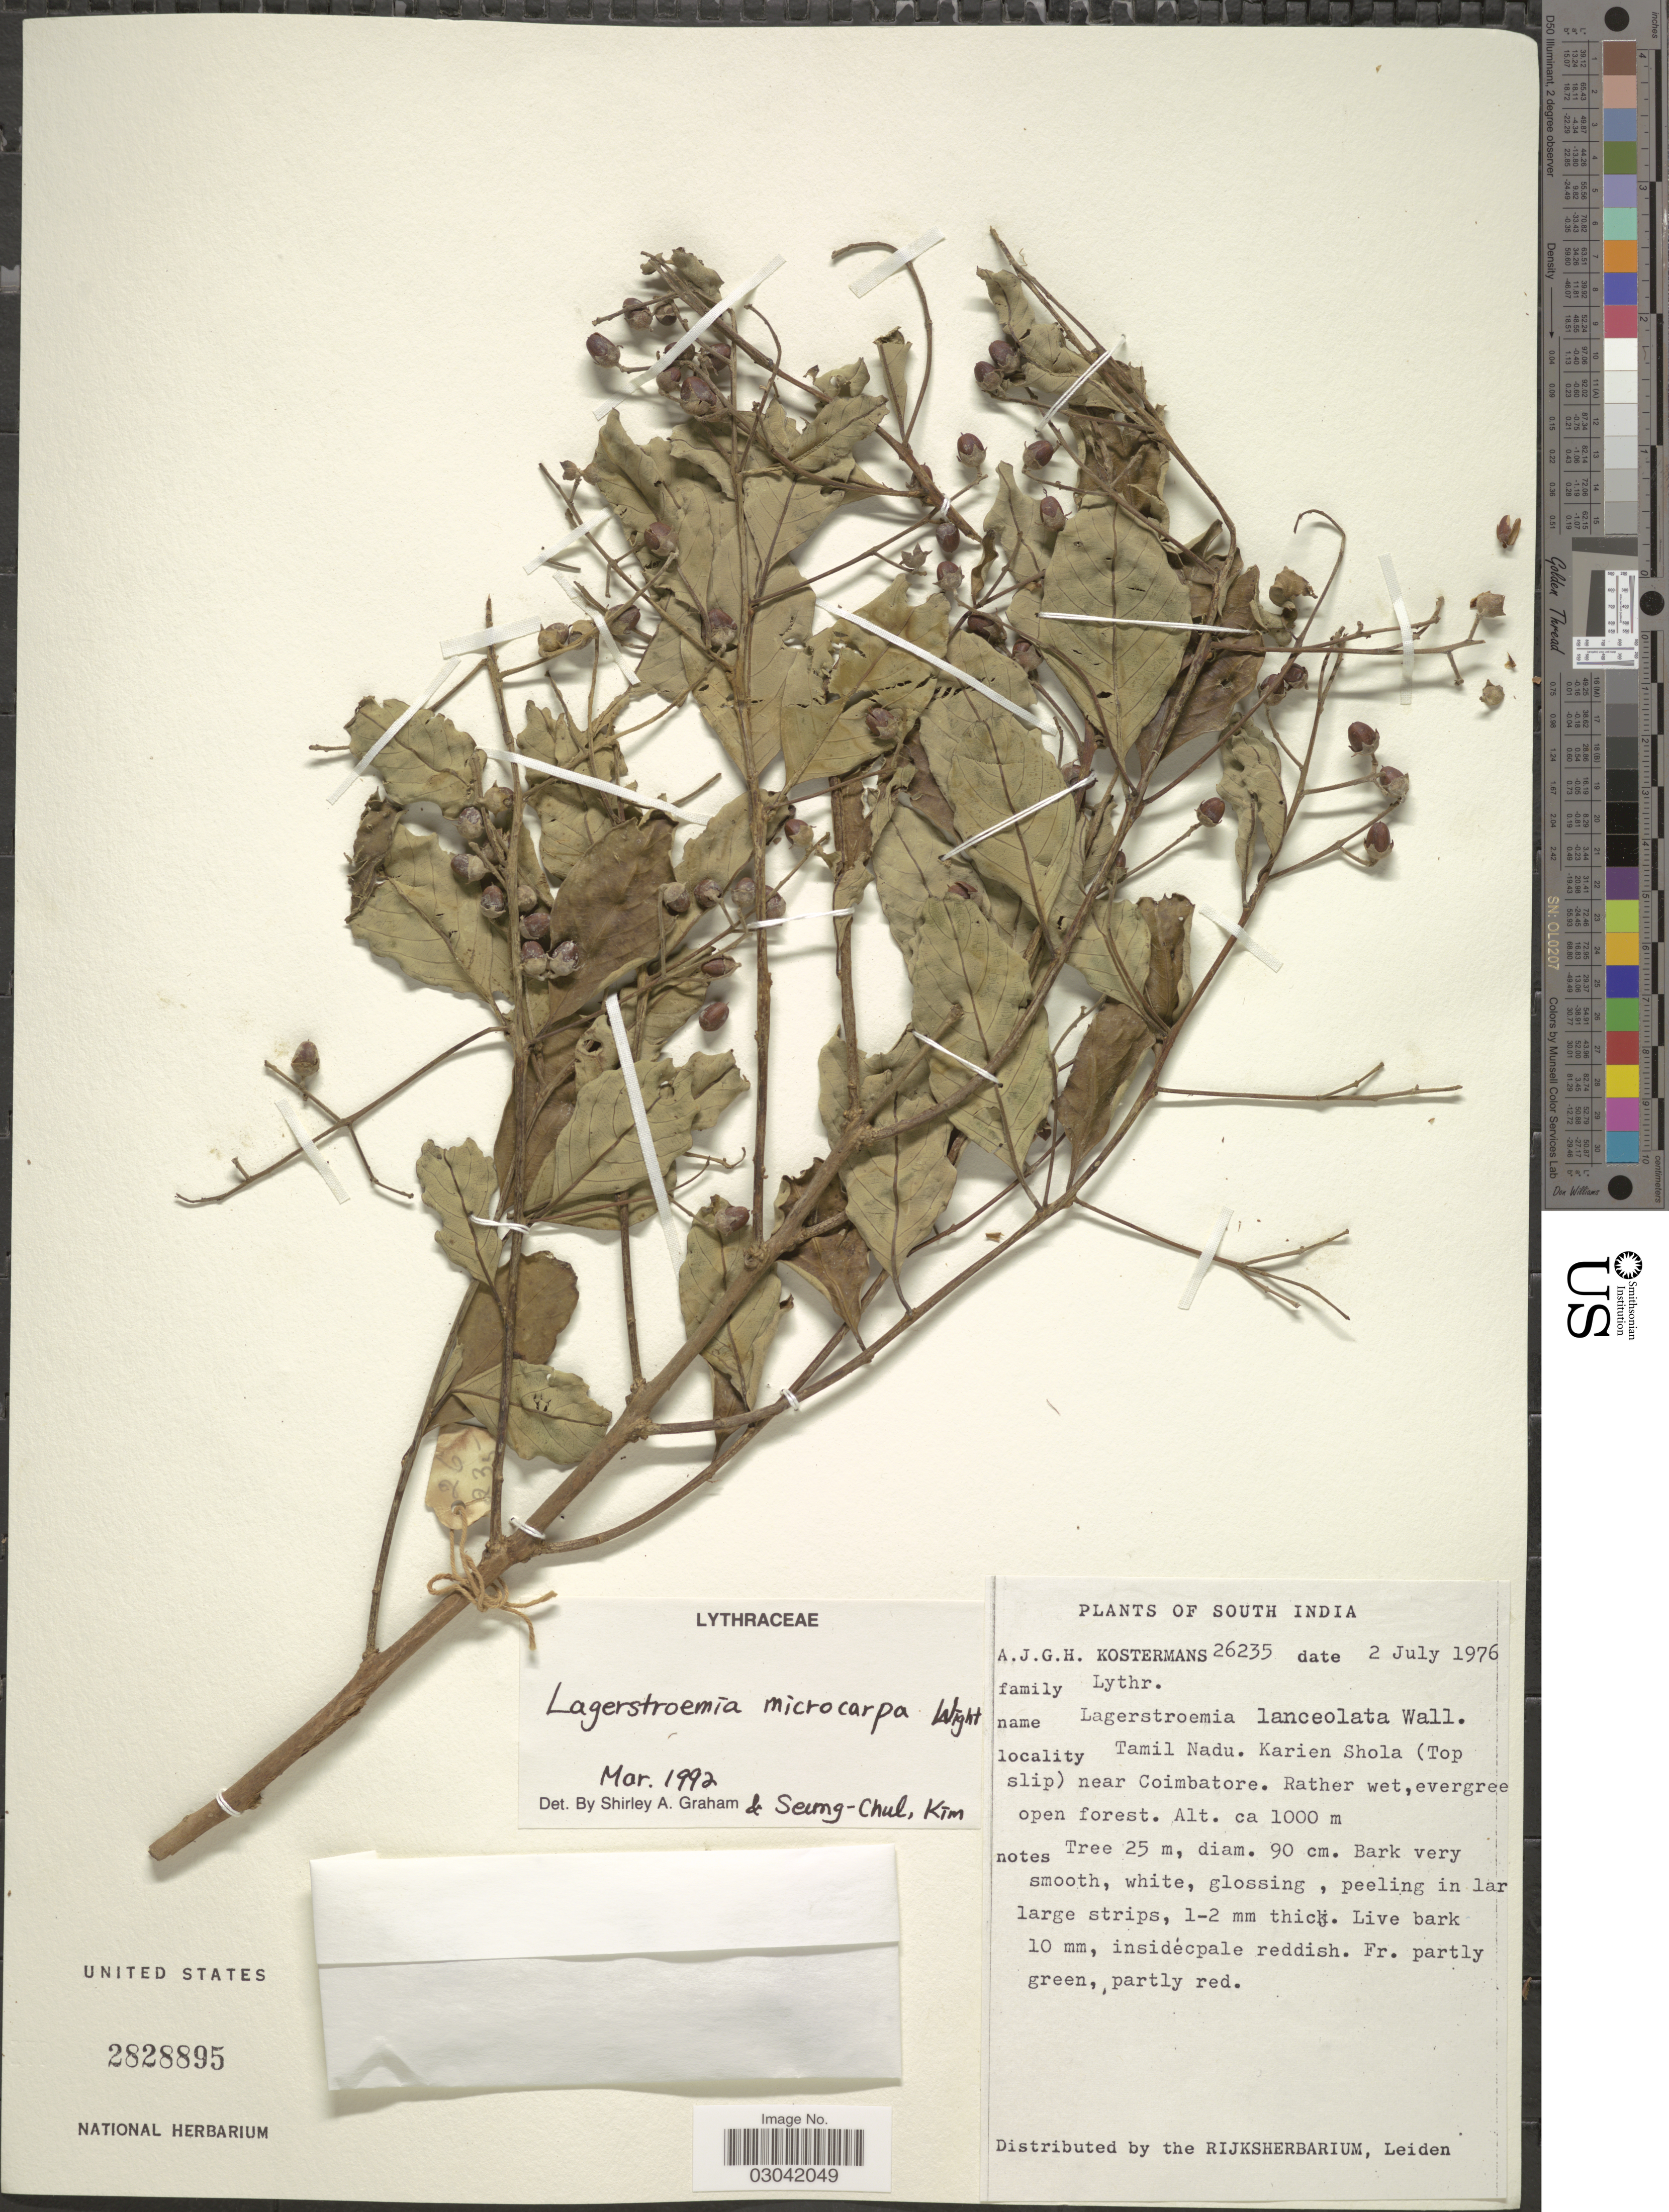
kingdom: Plantae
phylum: Tracheophyta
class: Magnoliopsida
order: Myrtales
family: Lythraceae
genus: Lagerstroemia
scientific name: Lagerstroemia microcarpa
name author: Wight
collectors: A. J. G. Kostermans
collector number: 26235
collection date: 1976-07-02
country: India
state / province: Tamil Nadu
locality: South India. Karien Shola (Top slip) near Coimbatore.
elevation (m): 1000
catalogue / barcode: US 2828895